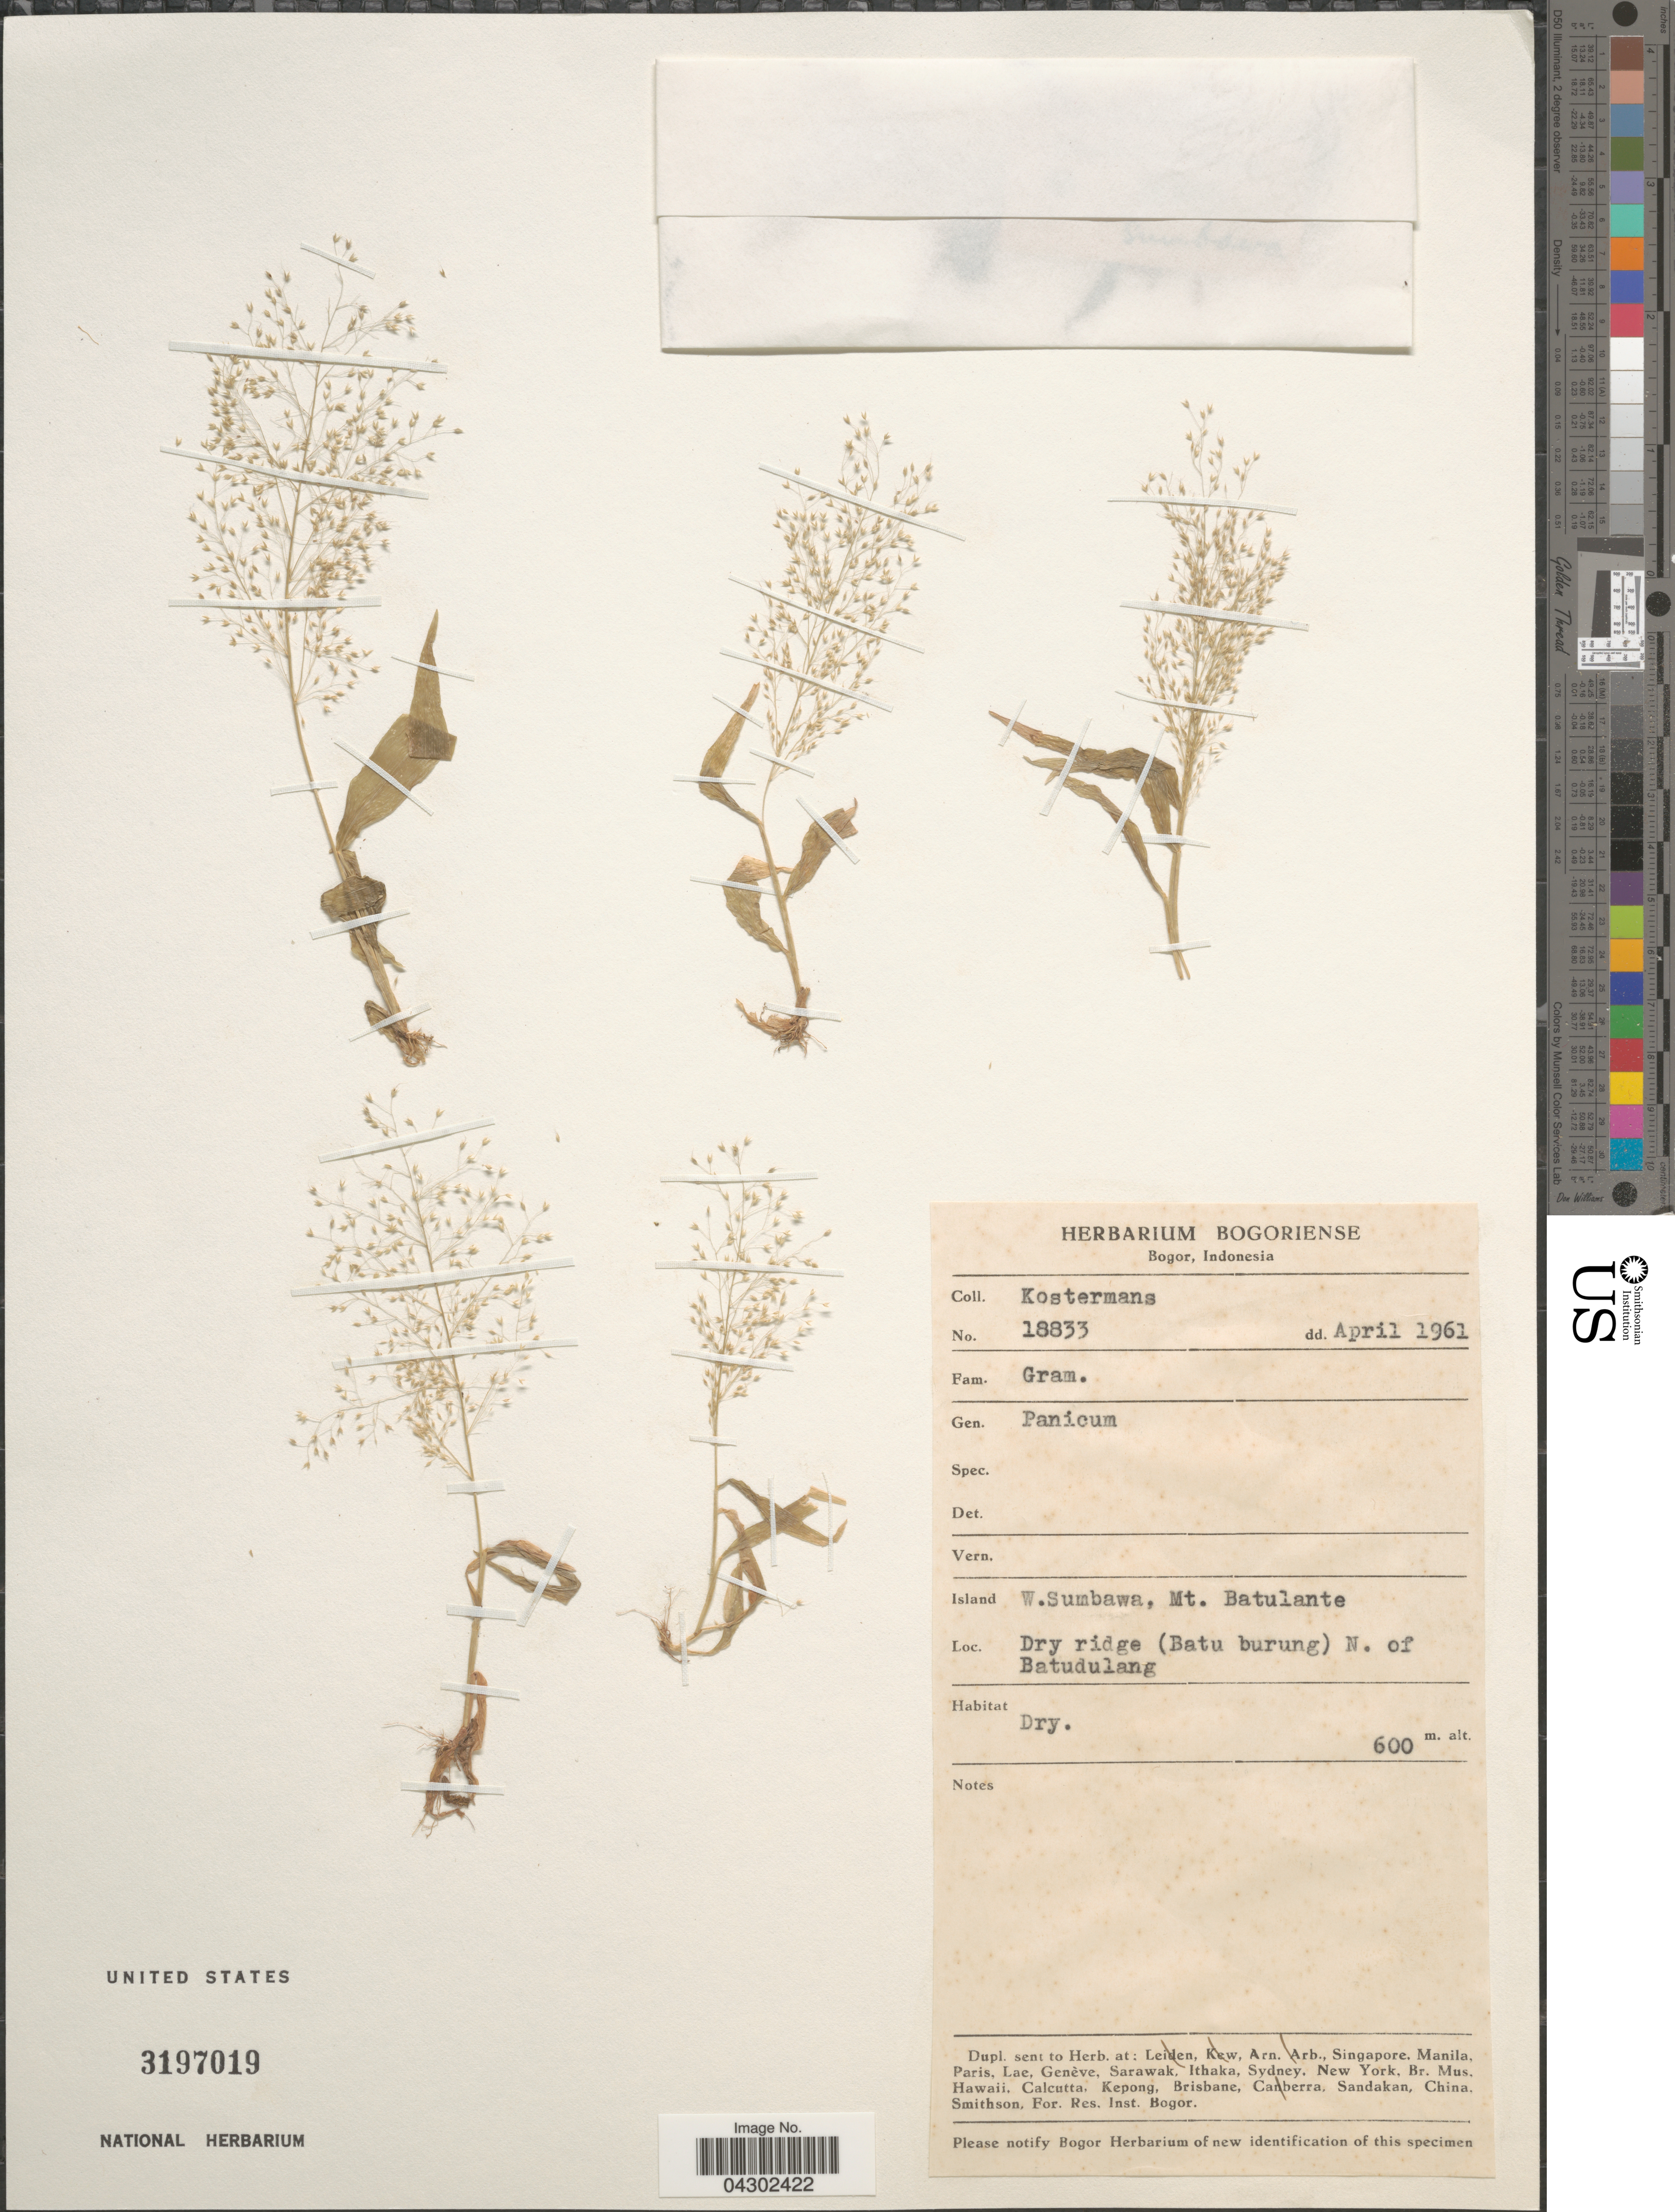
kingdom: Plantae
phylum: Tracheophyta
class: Liliopsida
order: Poales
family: Poaceae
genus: Panicum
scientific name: Panicum sp.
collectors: Kostermans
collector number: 18833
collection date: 1961-04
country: Indonesia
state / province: Nusa Tenggara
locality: Island W. Sumbawa, Mt. Batulante. Dry ridge (Batu burung) N. of Batudulang.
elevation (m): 600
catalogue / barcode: US 3197019